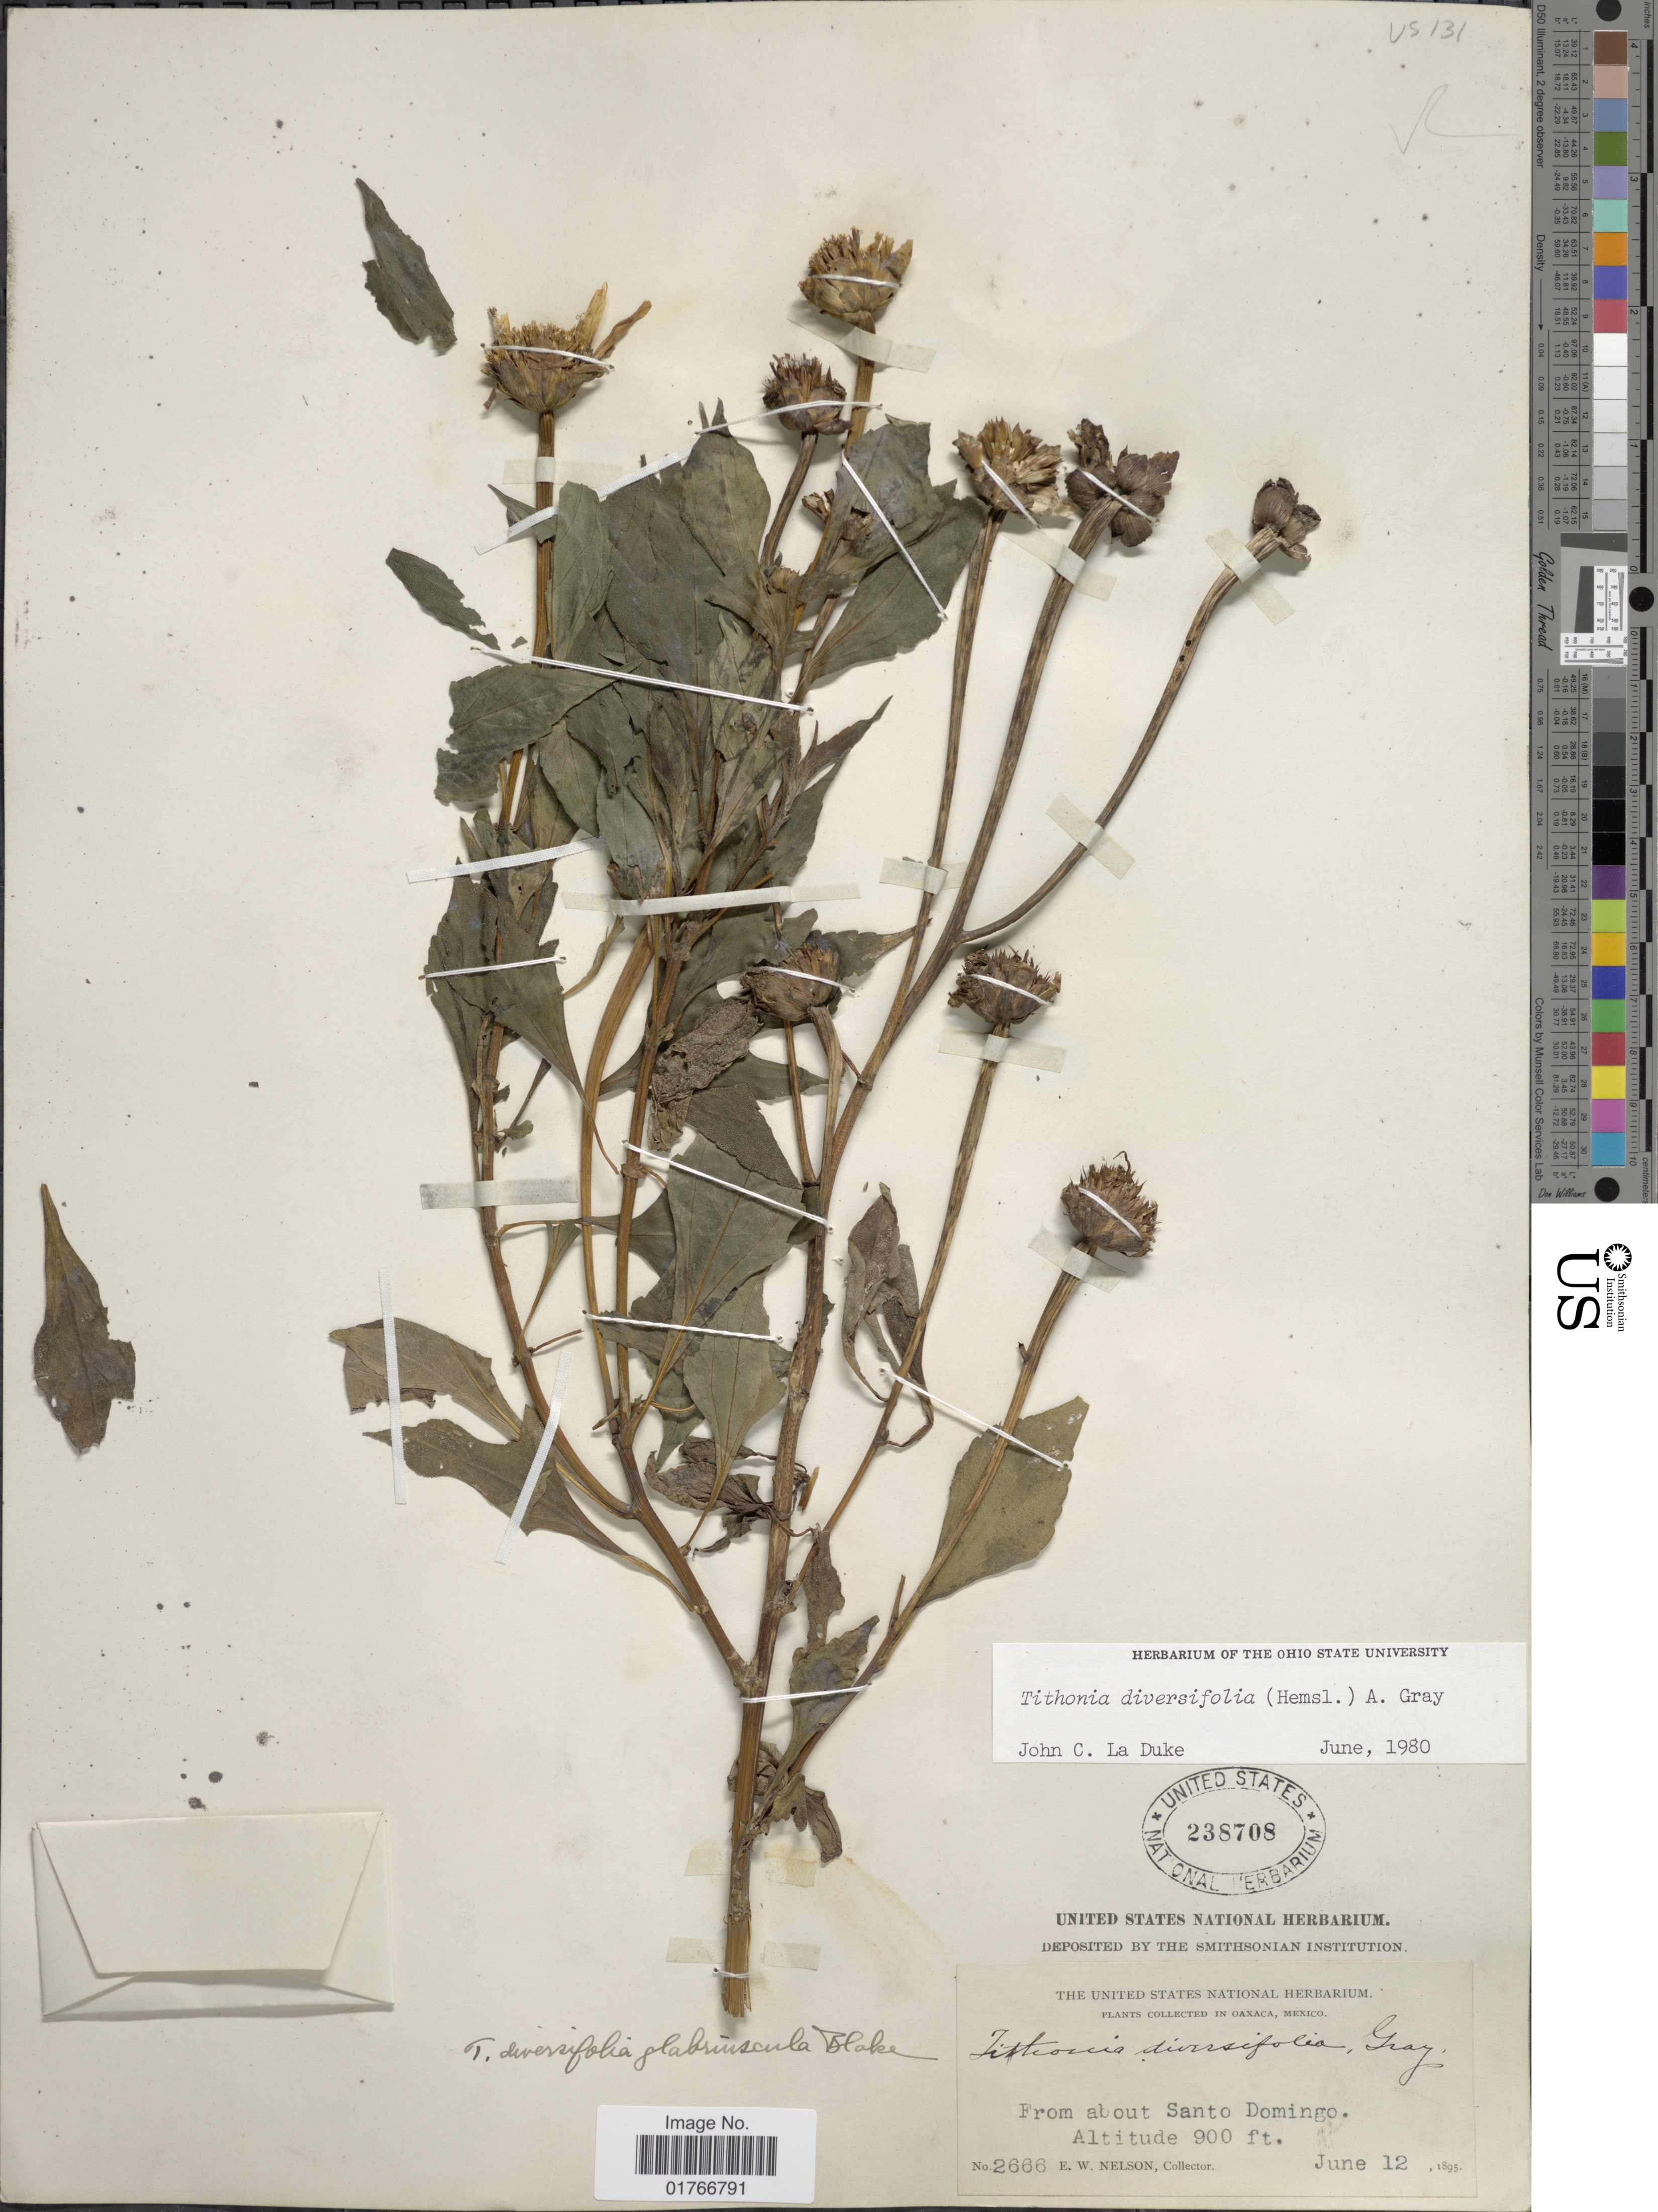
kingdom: Plantae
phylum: Tracheophyta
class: Magnoliopsida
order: Asterales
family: Asteraceae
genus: Tithonia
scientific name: Tithonia diversifolia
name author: (Hemsl.) A. Gray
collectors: E. W. Nelson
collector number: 2666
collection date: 1895-06-12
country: Mexico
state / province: Oaxaca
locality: From about Santo Domingo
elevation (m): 274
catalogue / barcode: US 238708